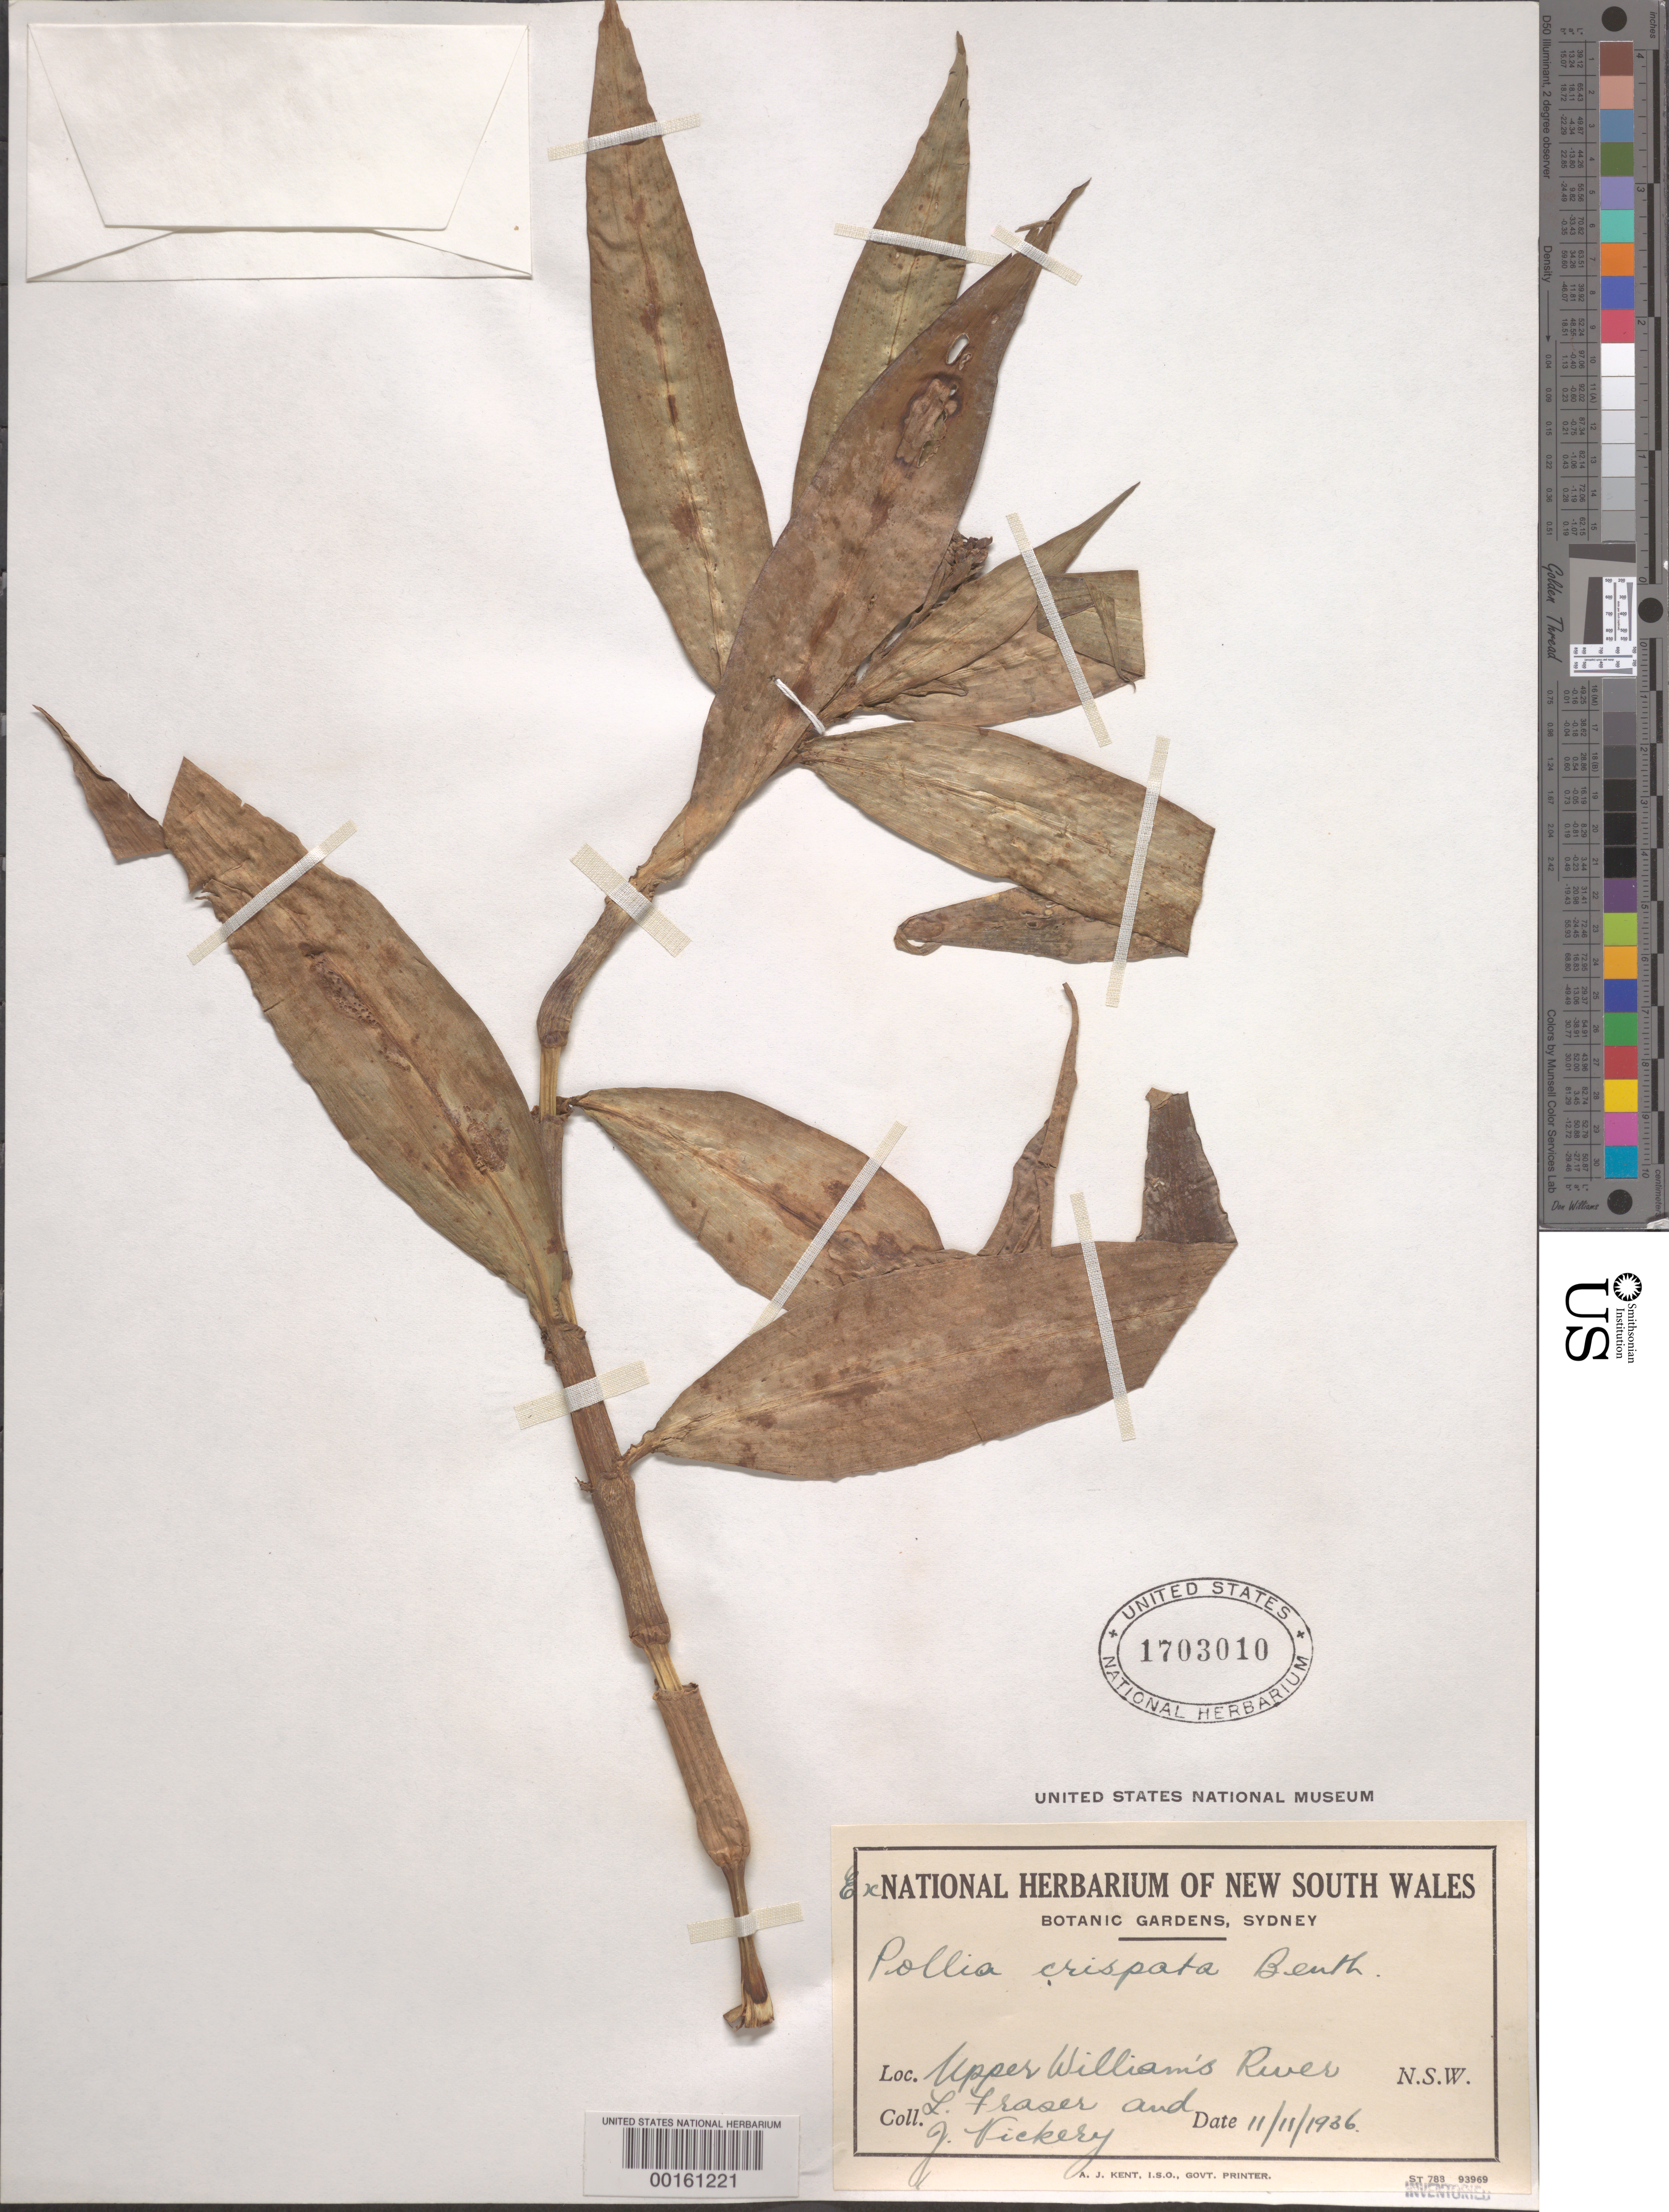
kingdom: Plantae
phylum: Tracheophyta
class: Liliopsida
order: Commelinales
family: Commelinaceae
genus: Pollia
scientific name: Pollia crispata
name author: Benth.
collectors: L. Fraser & J. Vickery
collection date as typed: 11 Nov 1936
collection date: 1936-11-11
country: Australia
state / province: New South Wales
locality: Upper willams river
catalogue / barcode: US 1703010